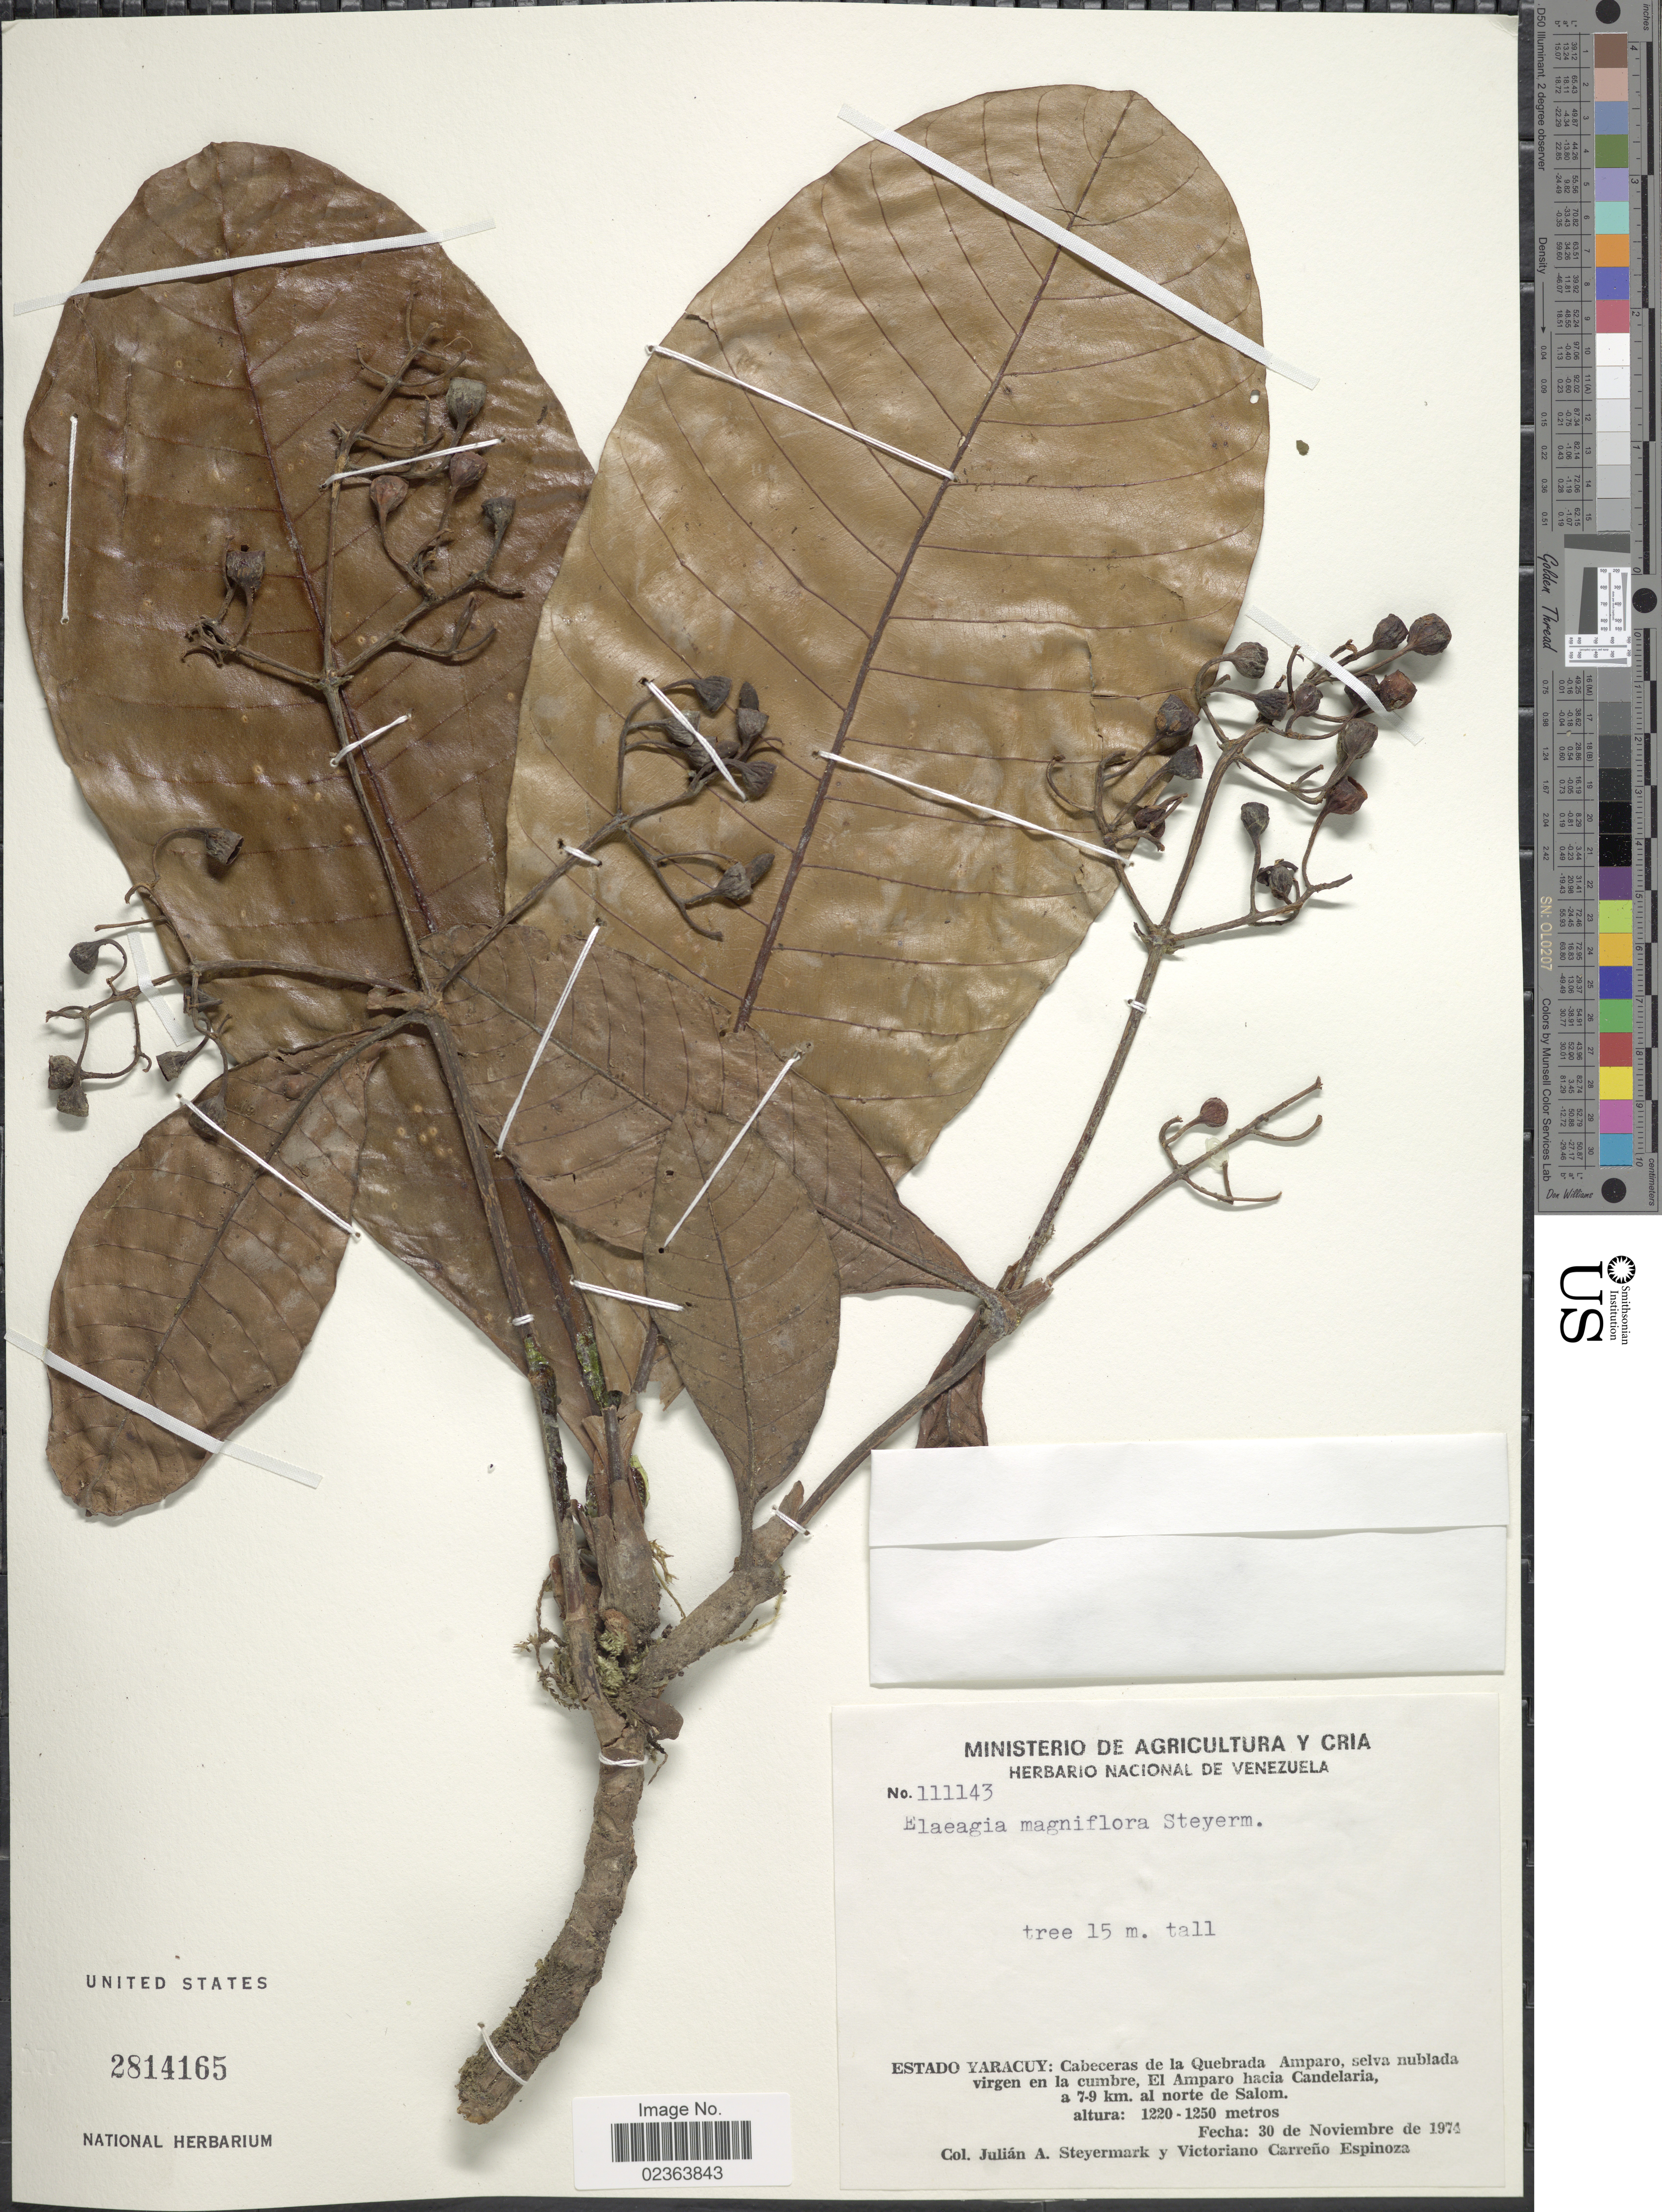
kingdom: Plantae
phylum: Tracheophyta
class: Magnoliopsida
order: Gentianales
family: Rubiaceae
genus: Elaeagia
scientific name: Elaeagia magniflora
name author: Steyerm.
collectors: J. Steyermark & V. Carreño E.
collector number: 111143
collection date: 1974-11-30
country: Venezuela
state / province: Yaracuy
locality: Cabeceras de la Quebrada Amparo, selva nublada virgen en la cumbre, El Amparo hacia Candelaria, a 7-9 km. al norte de Salom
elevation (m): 1220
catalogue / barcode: US 2814165